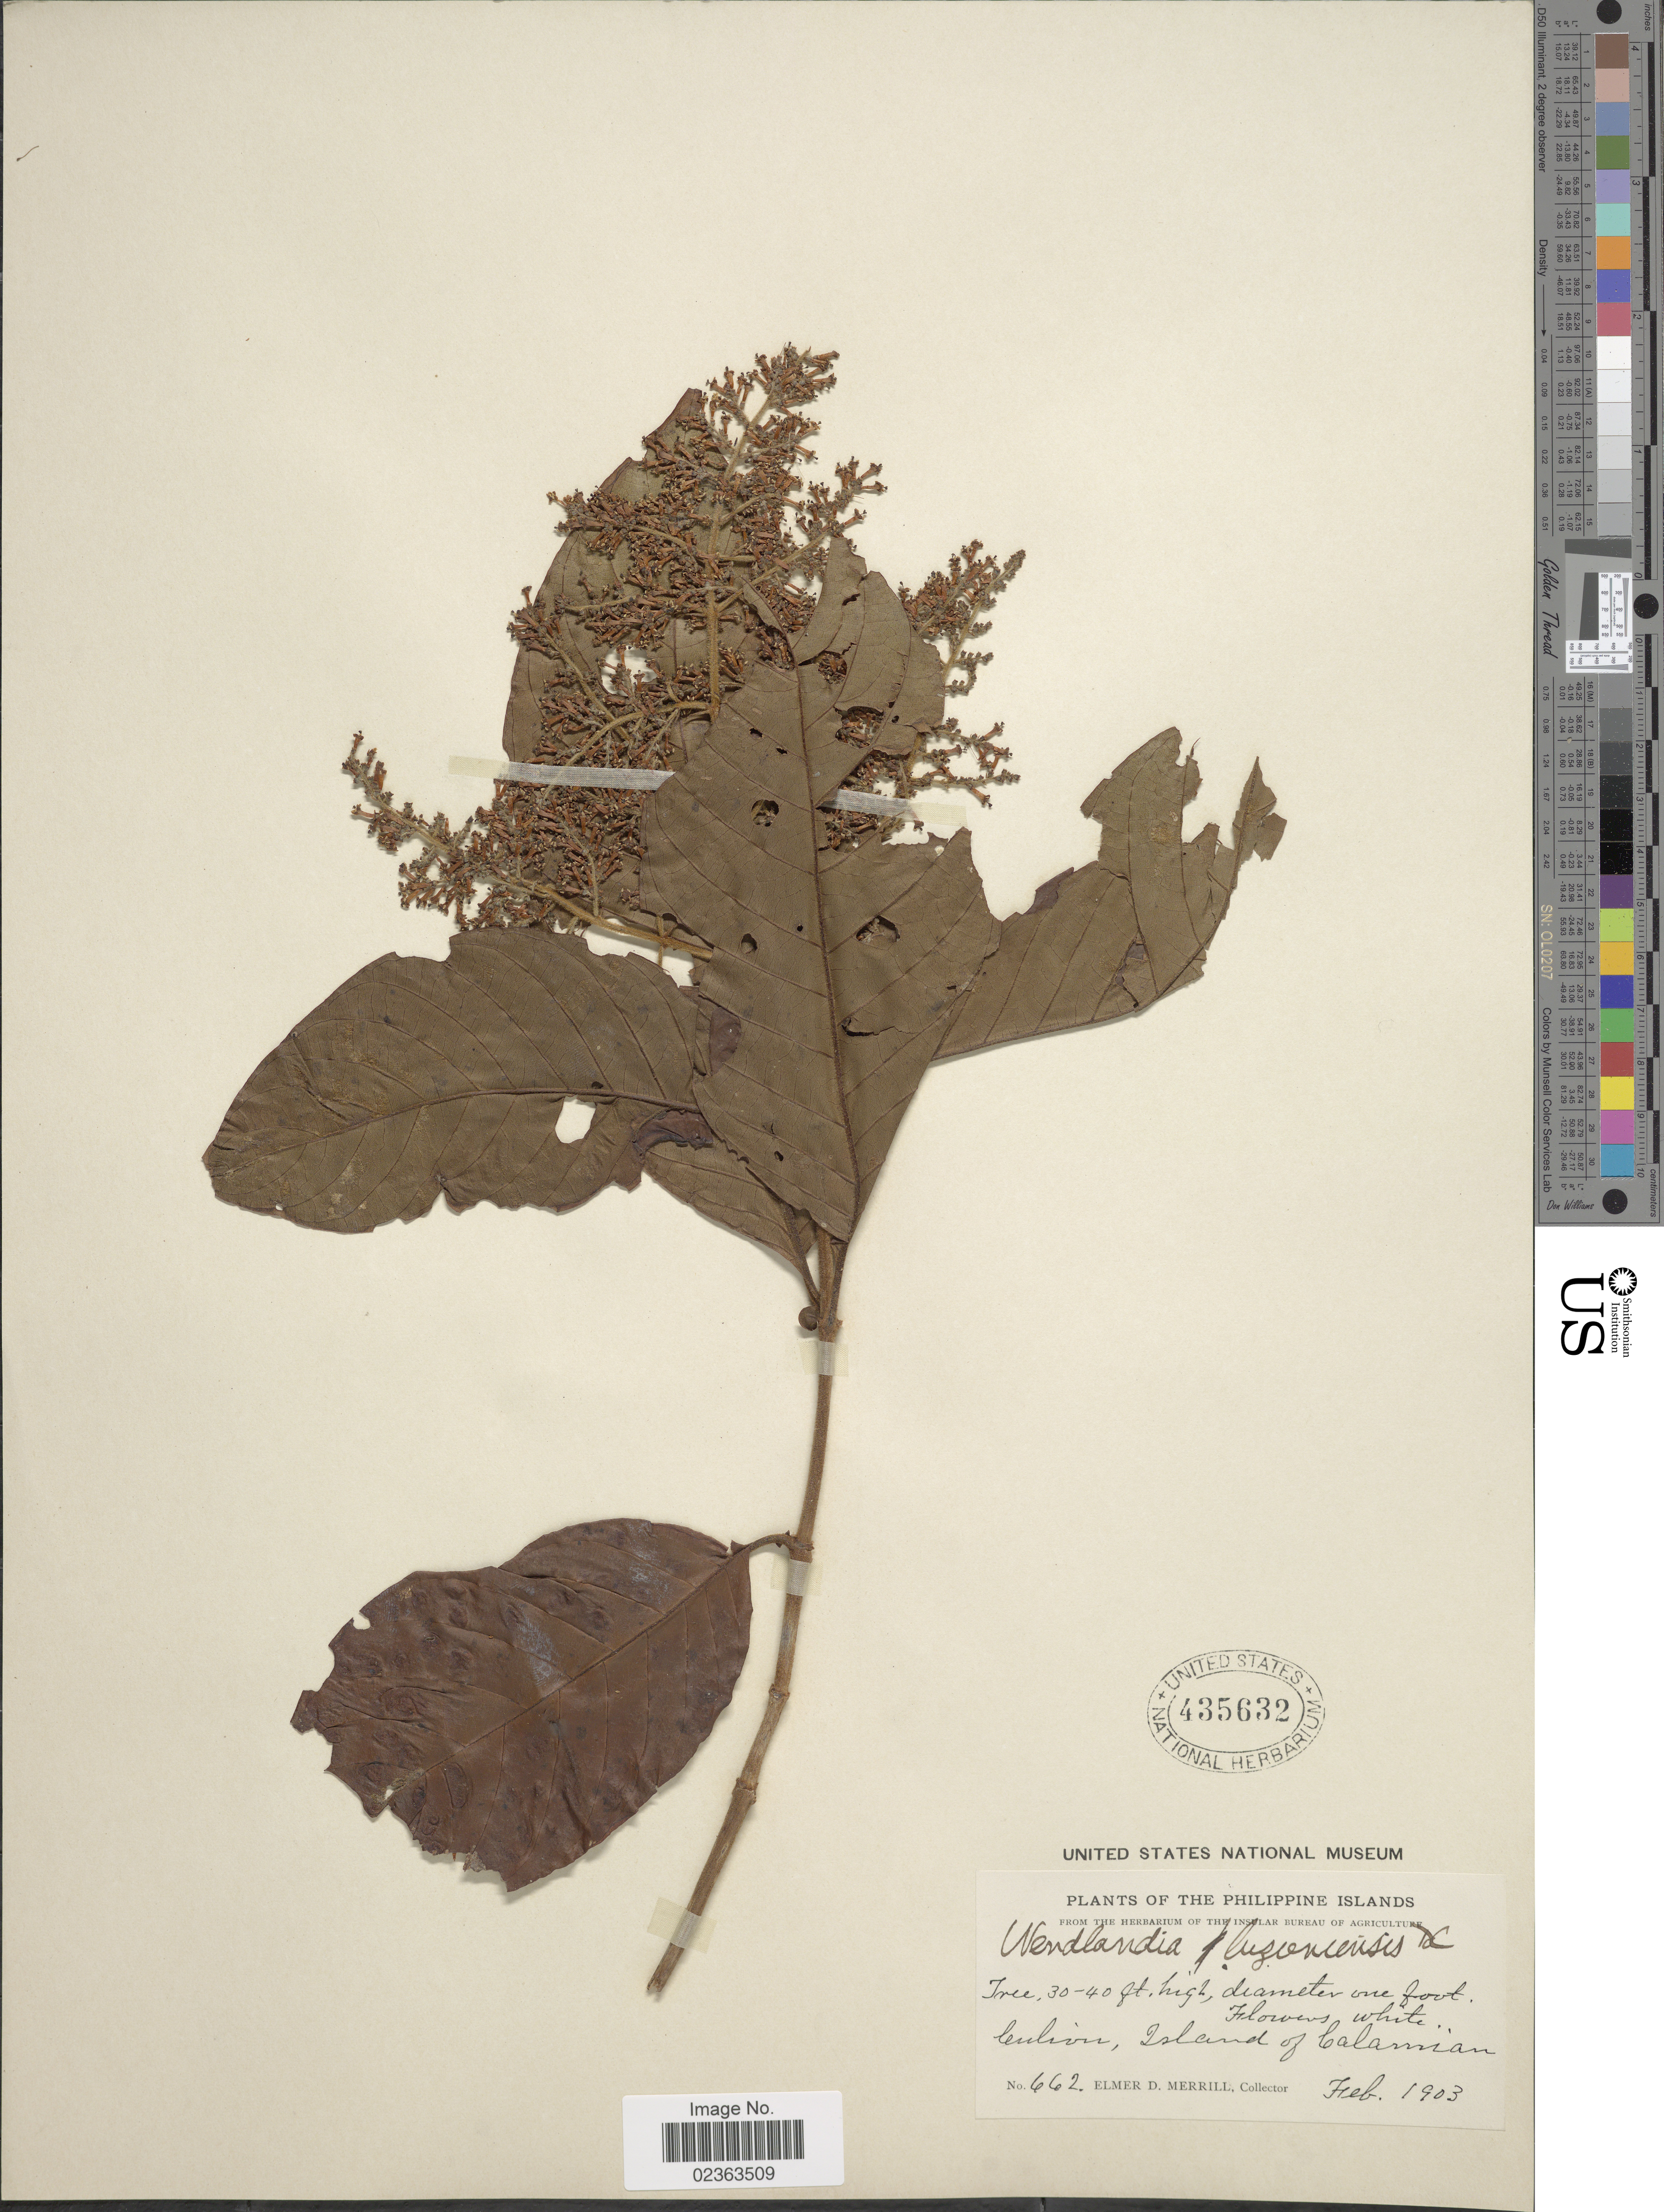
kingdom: Plantae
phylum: Tracheophyta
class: Magnoliopsida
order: Gentianales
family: Rubiaceae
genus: Wendlandia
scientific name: Wendlandia luzoniensis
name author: DC.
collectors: E. D. Merrill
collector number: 662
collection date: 1903-02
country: Philippines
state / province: Mimaropa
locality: Culion, Island of Calamian, Philippine Islands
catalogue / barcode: US 435632